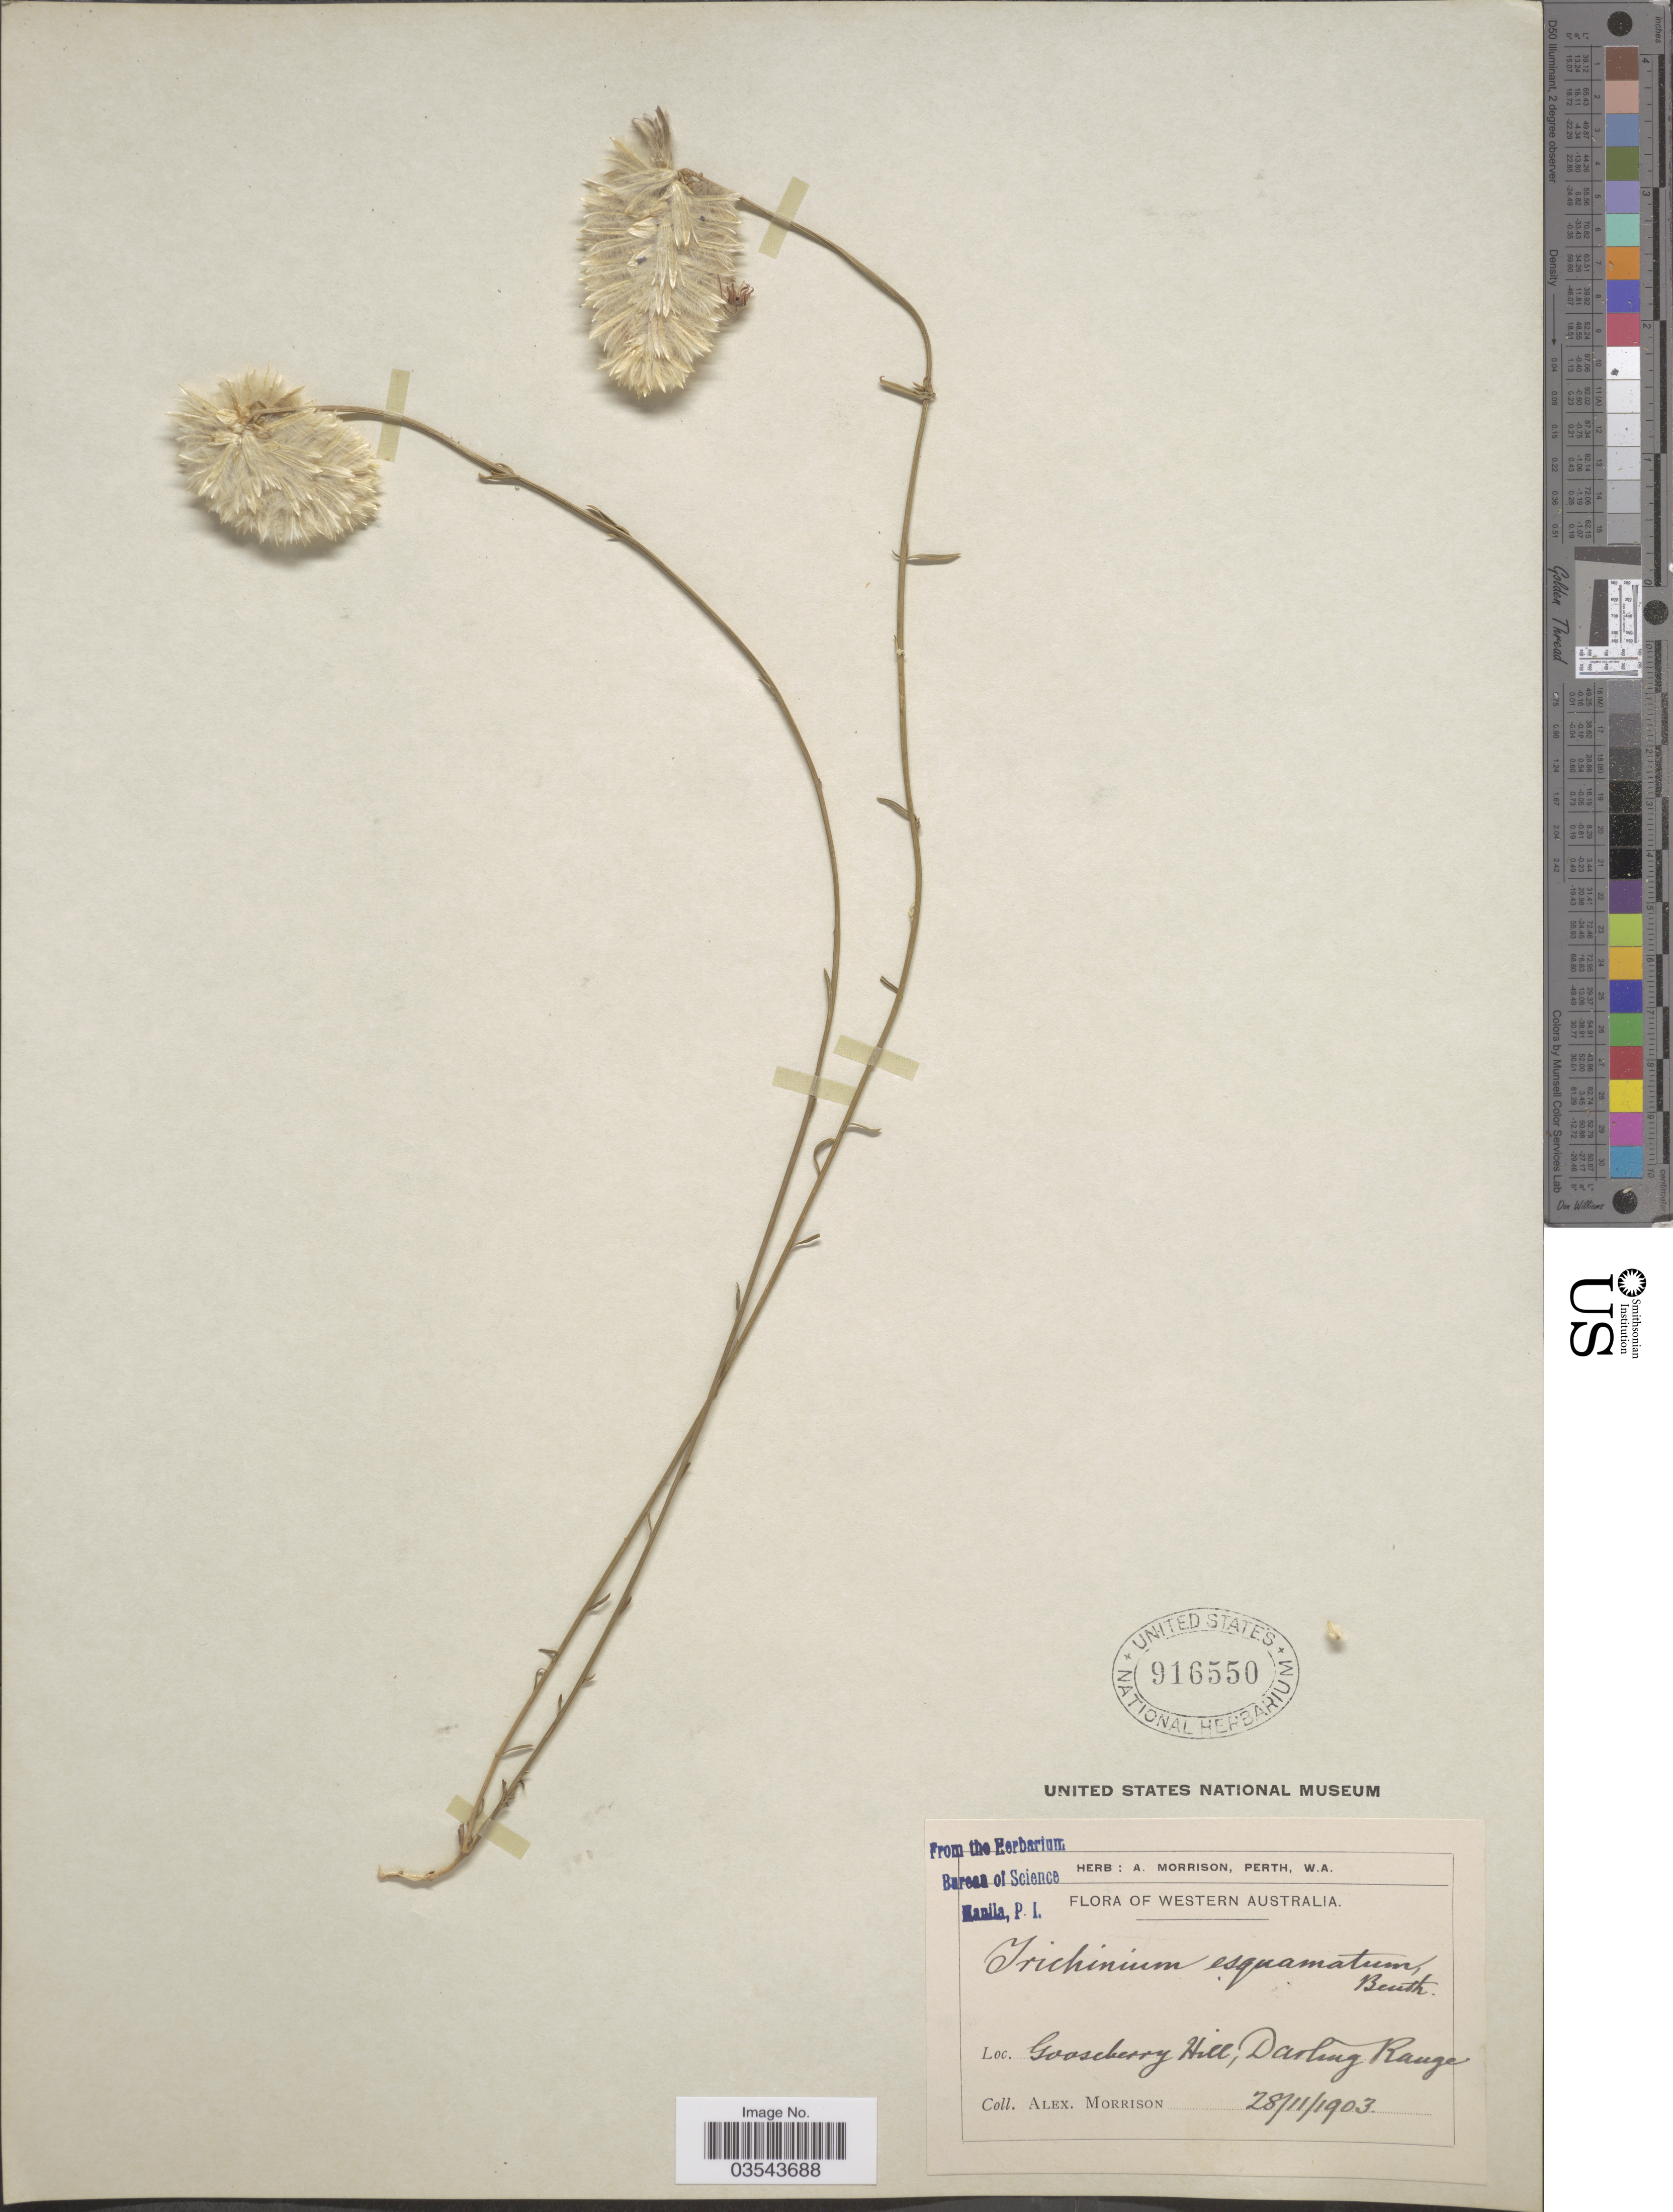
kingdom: Plantae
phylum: Tracheophyta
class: Magnoliopsida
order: Caryophyllales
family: Amaranthaceae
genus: Ptilotus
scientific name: Ptilotus esquamatus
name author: F. Muell.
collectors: A. Morrison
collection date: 1903-11-28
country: Australia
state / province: Western Australia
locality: Gooseberry Hill, Darling Range.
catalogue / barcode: US 916550